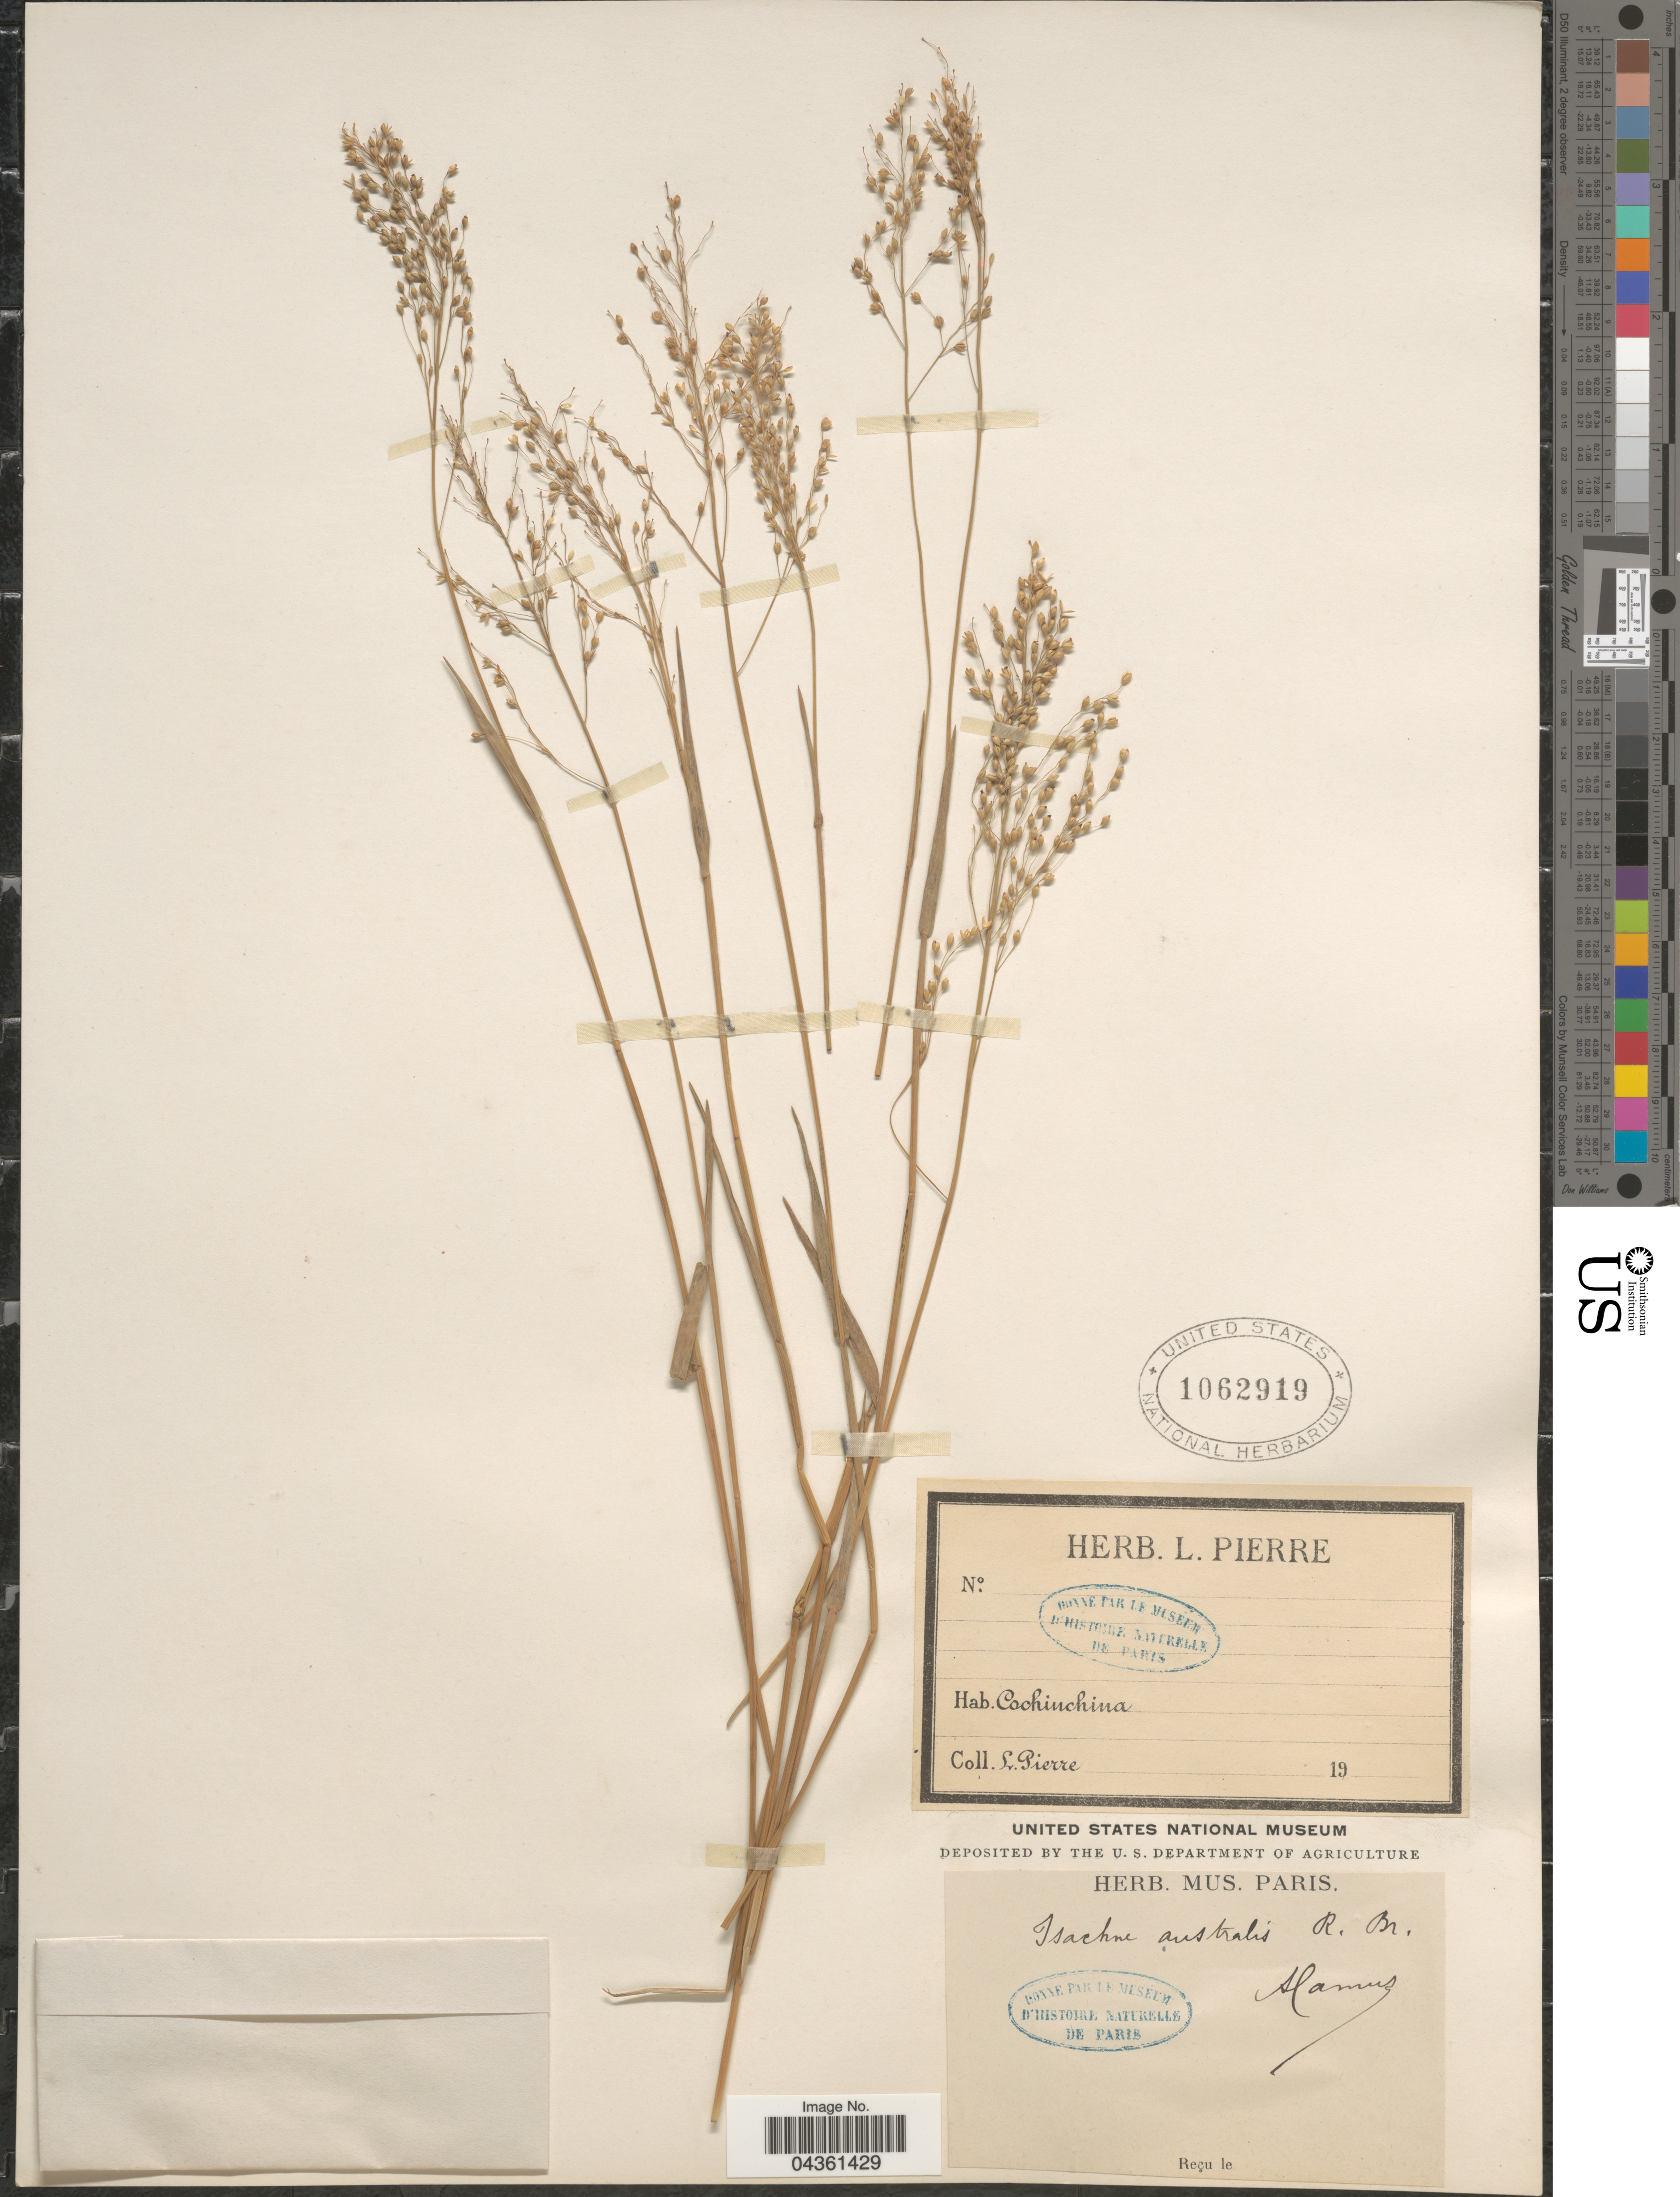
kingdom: Plantae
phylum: Tracheophyta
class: Liliopsida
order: Poales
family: Poaceae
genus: Isachne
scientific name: Isachne globosa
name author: (Thunb.) Kuntze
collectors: L. Pierre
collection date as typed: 19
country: Vietnam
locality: Cochinchina.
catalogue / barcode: US 1062919